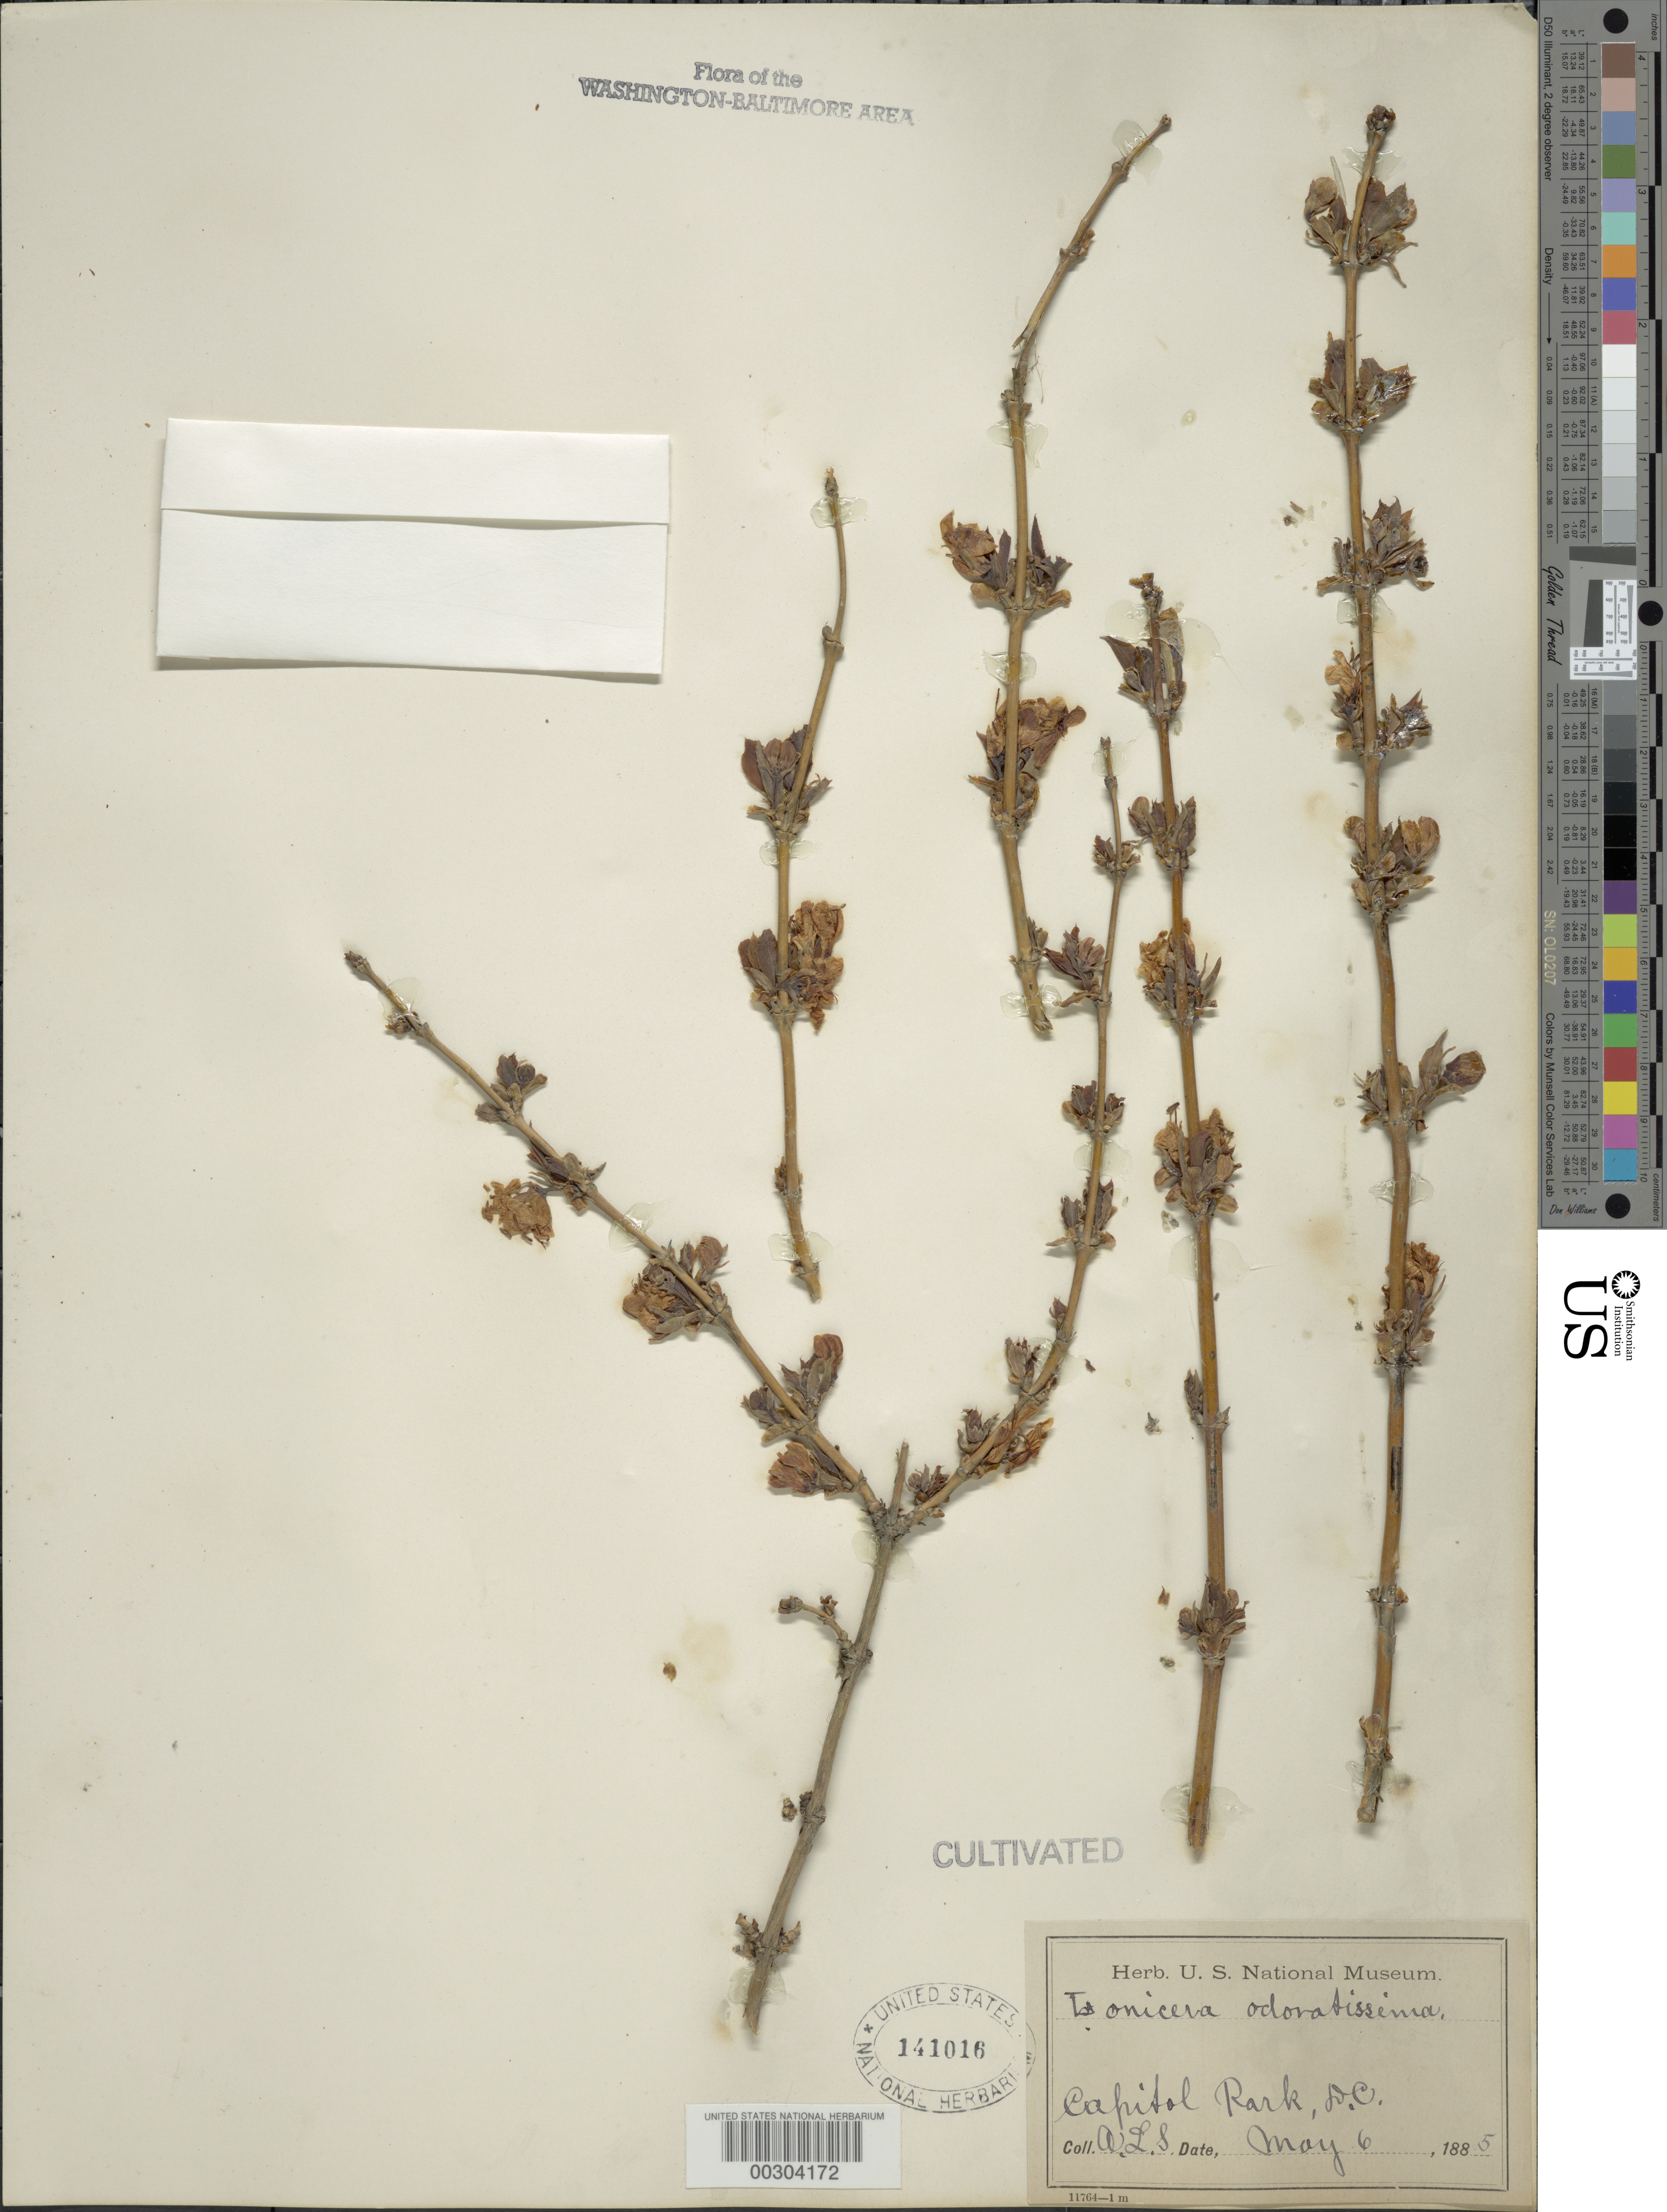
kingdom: Plantae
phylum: Tracheophyta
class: Magnoliopsida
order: Dipsacales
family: Caprifoliaceae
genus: Lonicera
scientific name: Lonicera odoratissima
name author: Lindl.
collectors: A. L. Schott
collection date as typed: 06 May 1885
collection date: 1885-05-06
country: United States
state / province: District of Columbia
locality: Capitol Park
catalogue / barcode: US 141016